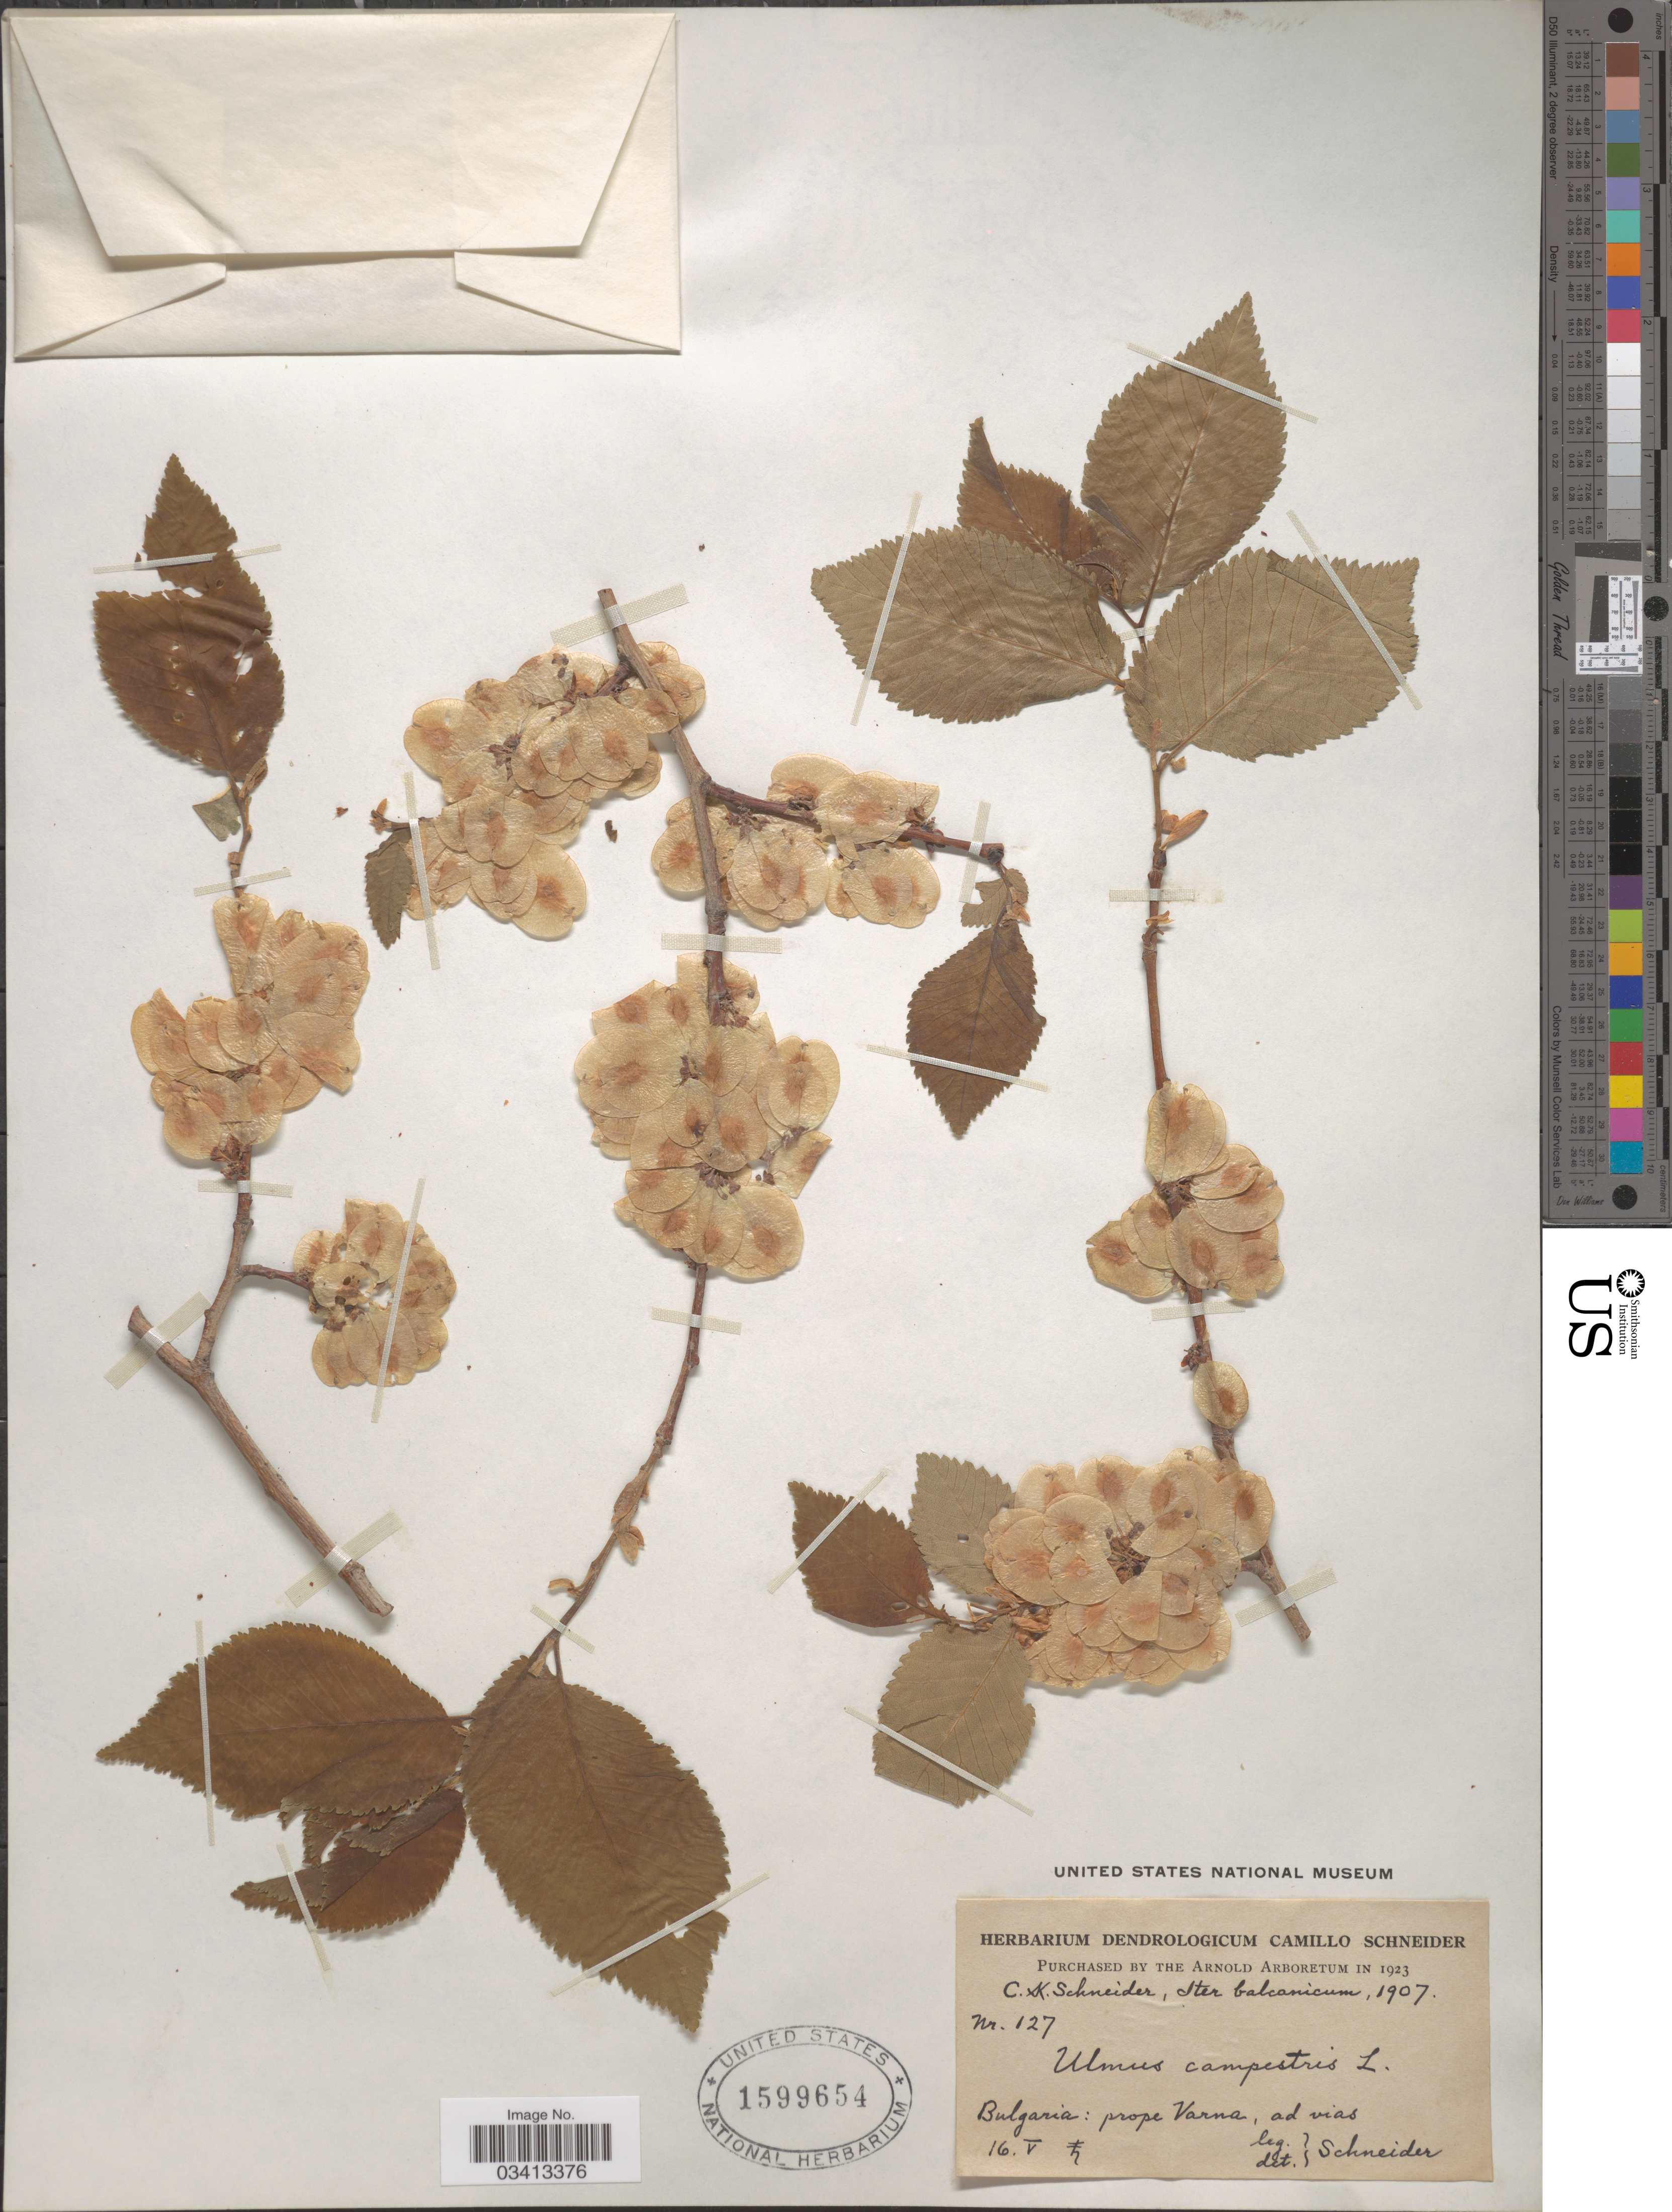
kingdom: Plantae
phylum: Tracheophyta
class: Magnoliopsida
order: Rosales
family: Ulmaceae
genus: Ulmus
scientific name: Ulmus campestris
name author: L.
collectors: C. K. Schneider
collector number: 127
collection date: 1907-05-16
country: Bulgaria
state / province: Varna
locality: Prope Varna, ad vias.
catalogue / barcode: US 1599654